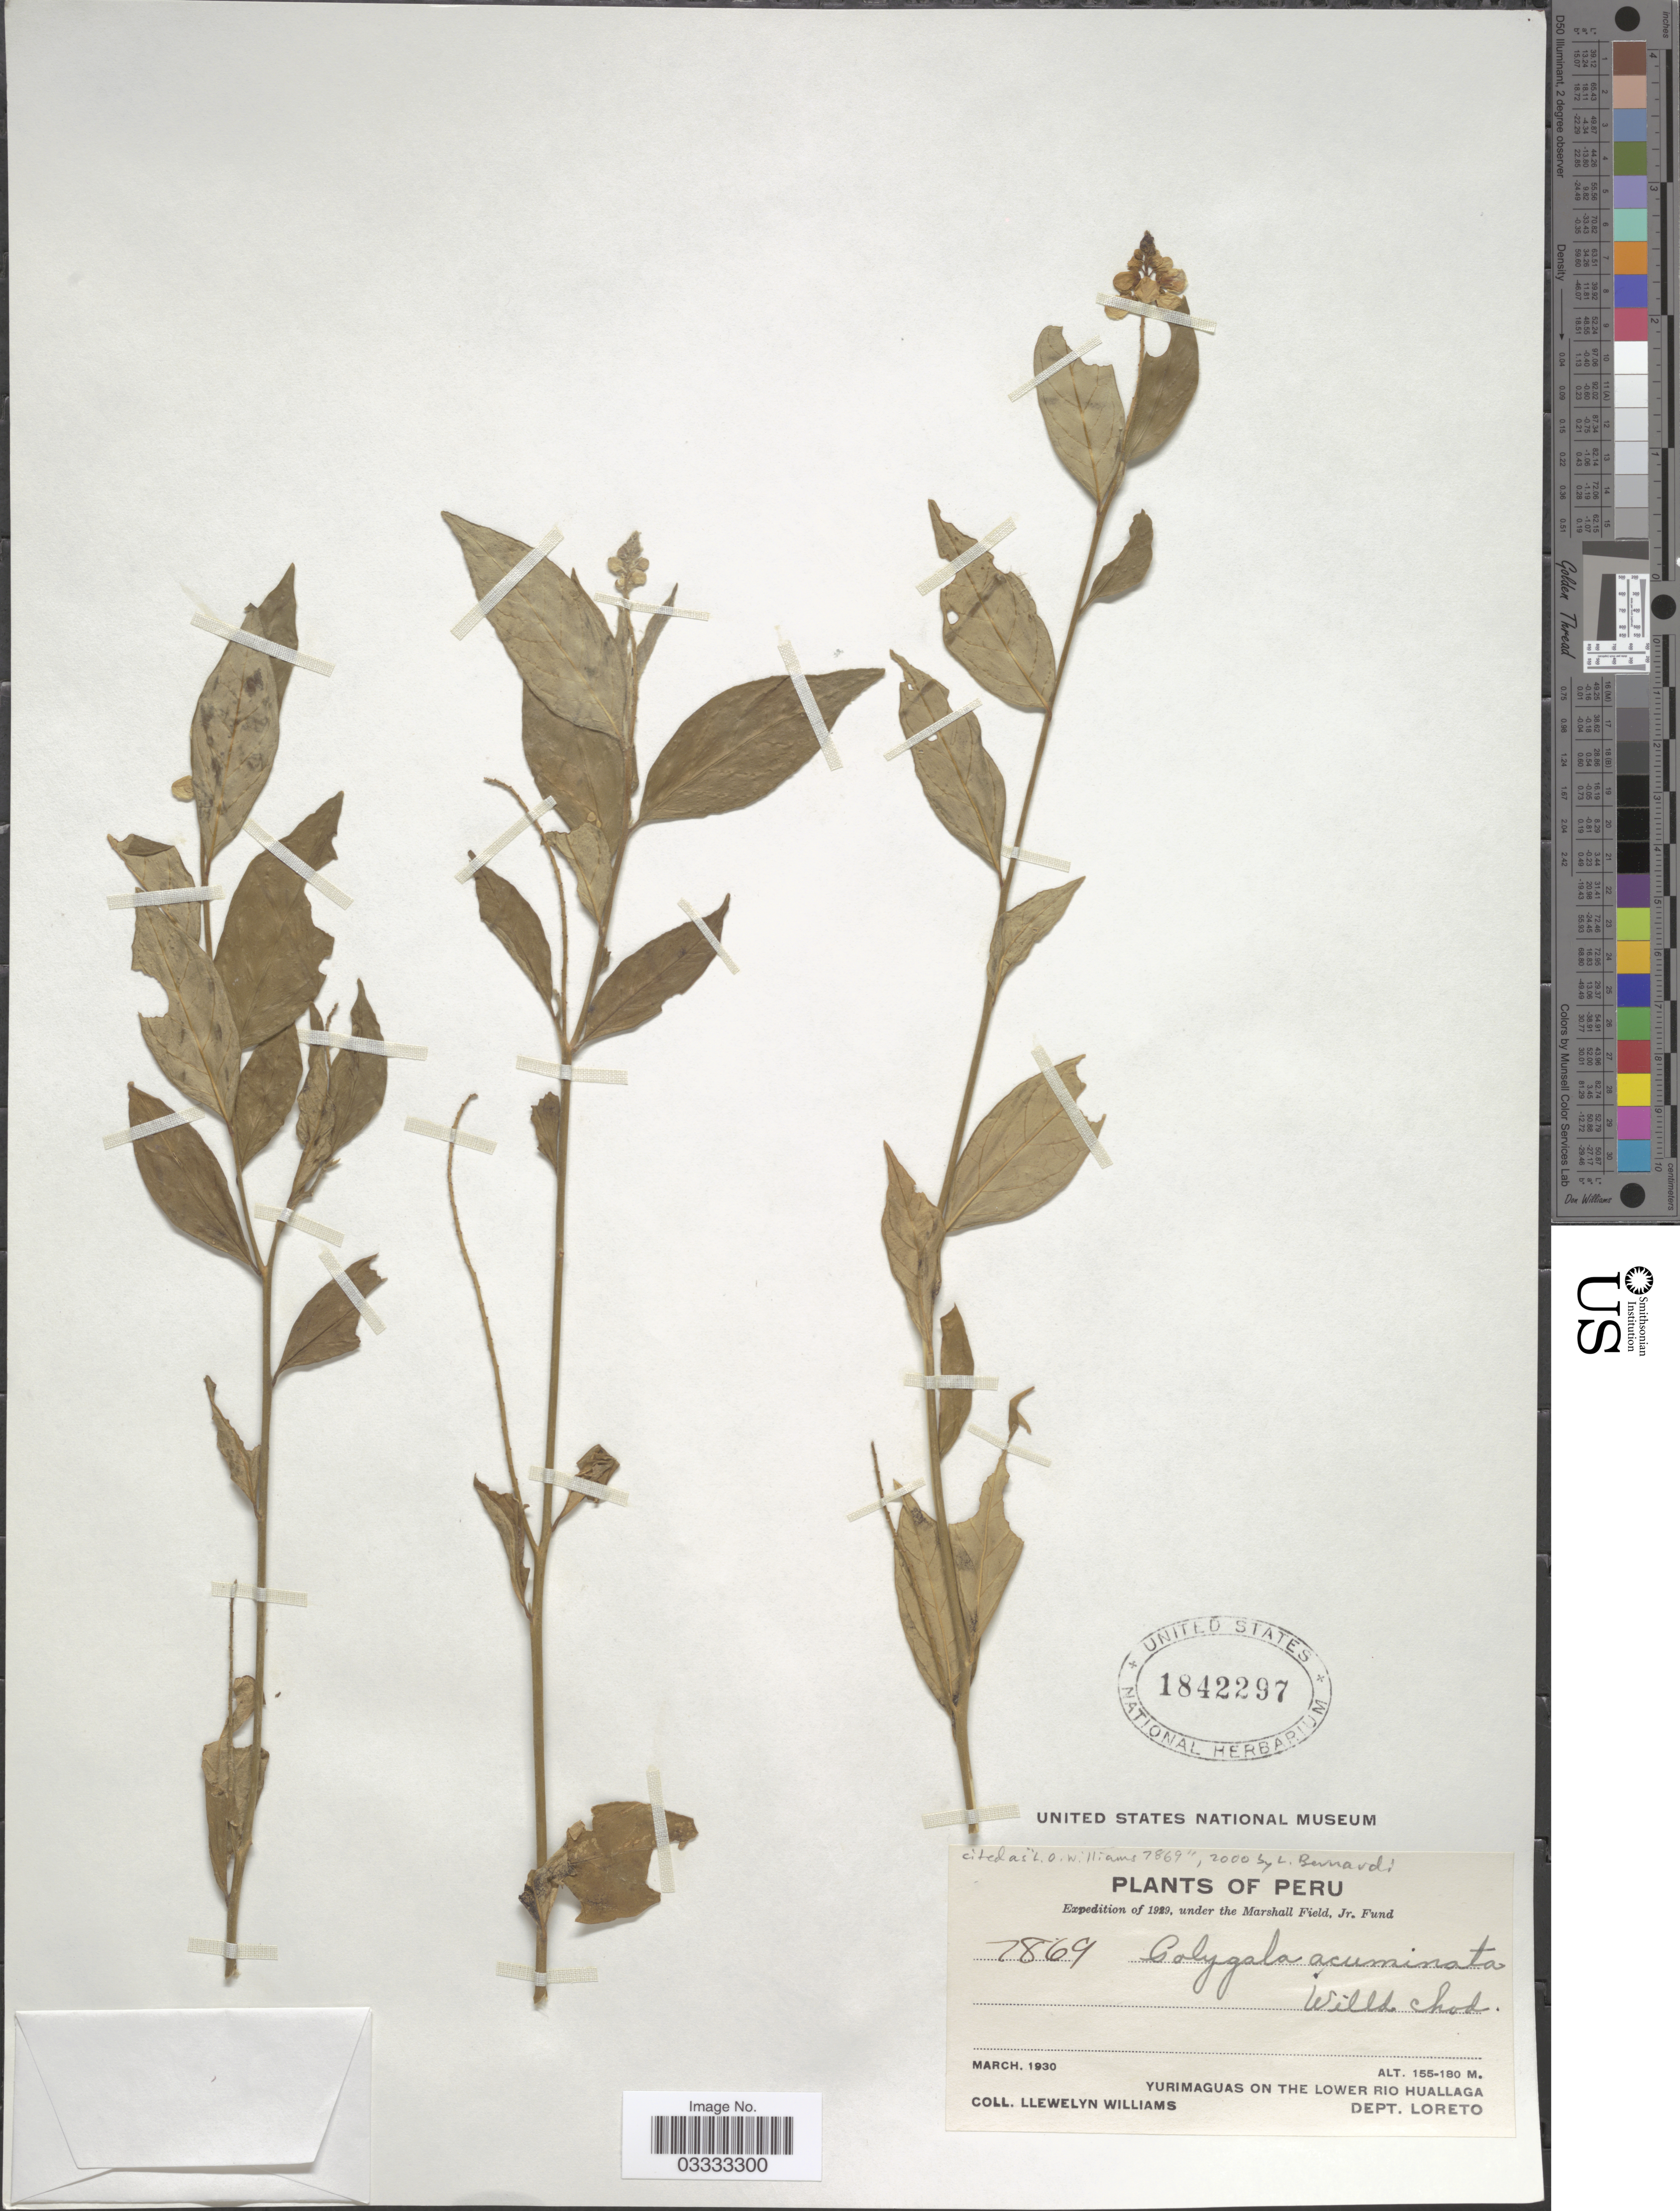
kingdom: Plantae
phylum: Tracheophyta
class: Magnoliopsida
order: Fabales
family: Polygalaceae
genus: Asemeia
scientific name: Asemeia acuminata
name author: (Willd.) J.F.B. Pastore & J.R. Abbott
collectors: Ll. Williams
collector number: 7869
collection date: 1930-03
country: Peru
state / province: Loreto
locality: Yurimaguas on the Lower Rio Huallaga. Dept. Loreto.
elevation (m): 155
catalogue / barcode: US 1842297